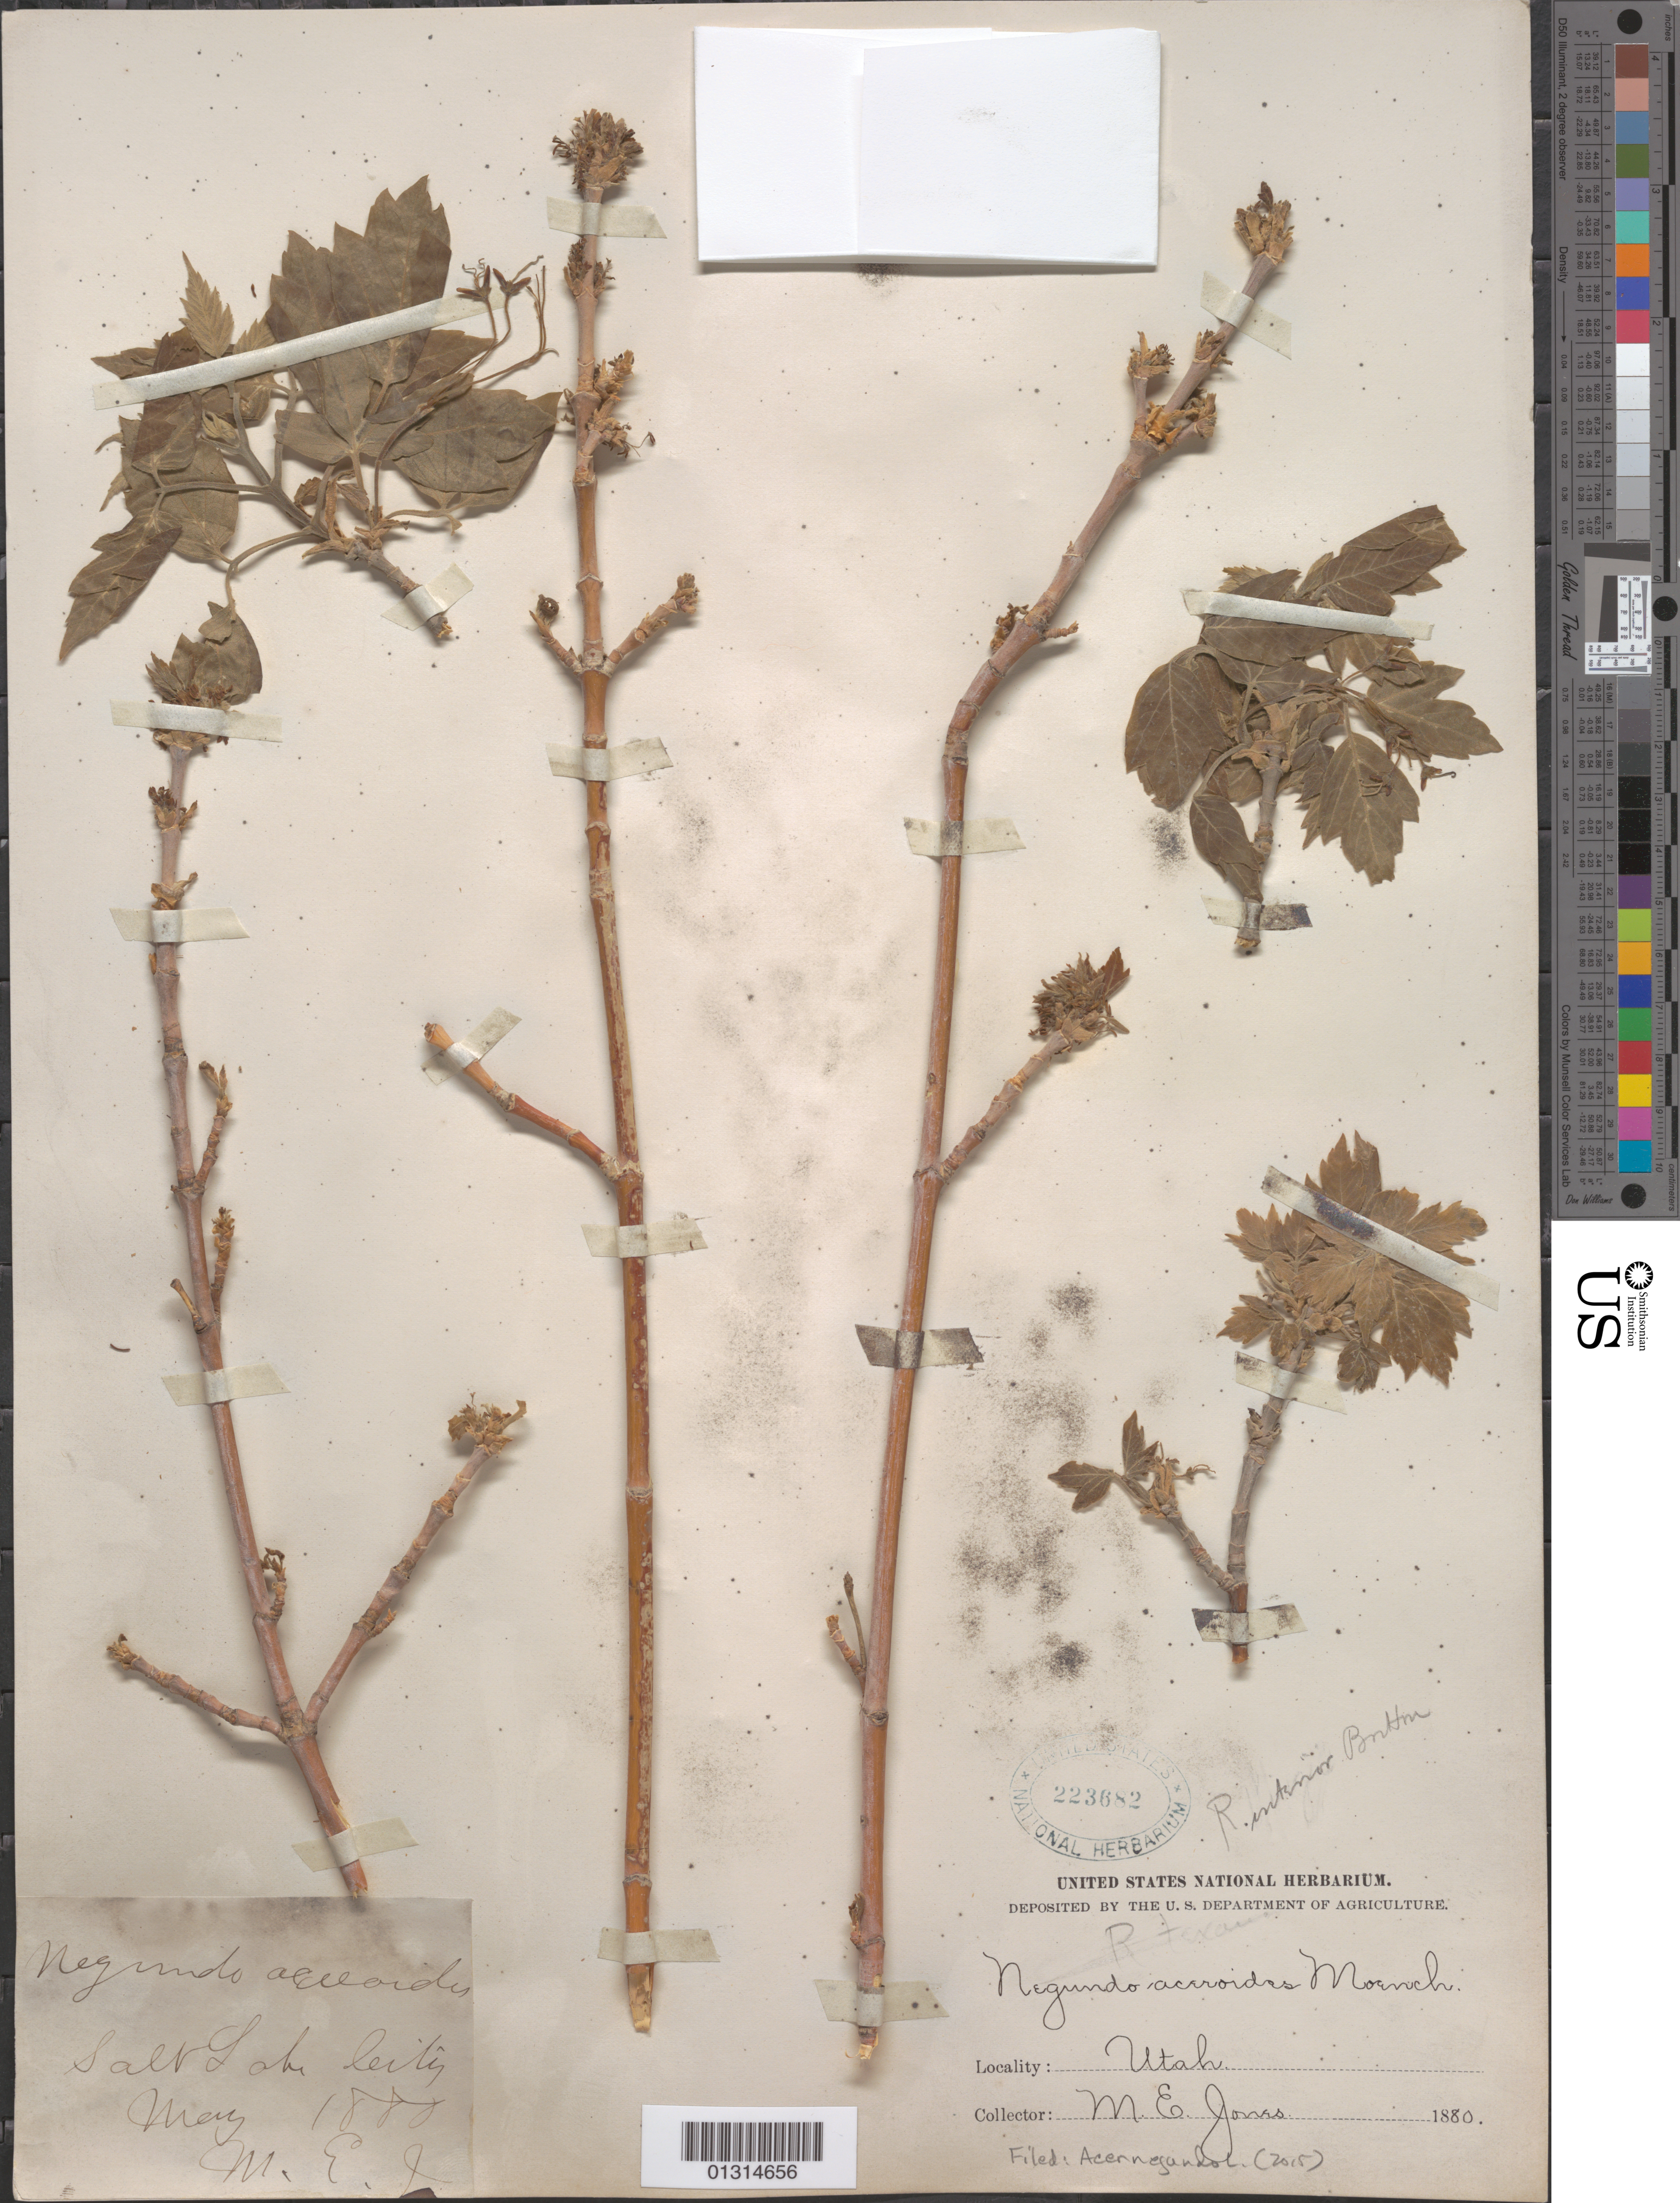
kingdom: Plantae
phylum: Tracheophyta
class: Magnoliopsida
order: Sapindales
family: Sapindaceae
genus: Acer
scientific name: Acer negundo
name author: L.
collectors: M. E. Jones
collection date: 1889-05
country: United States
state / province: Utah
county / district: Salt Lake County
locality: Salt Lake City.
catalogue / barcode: US 223682